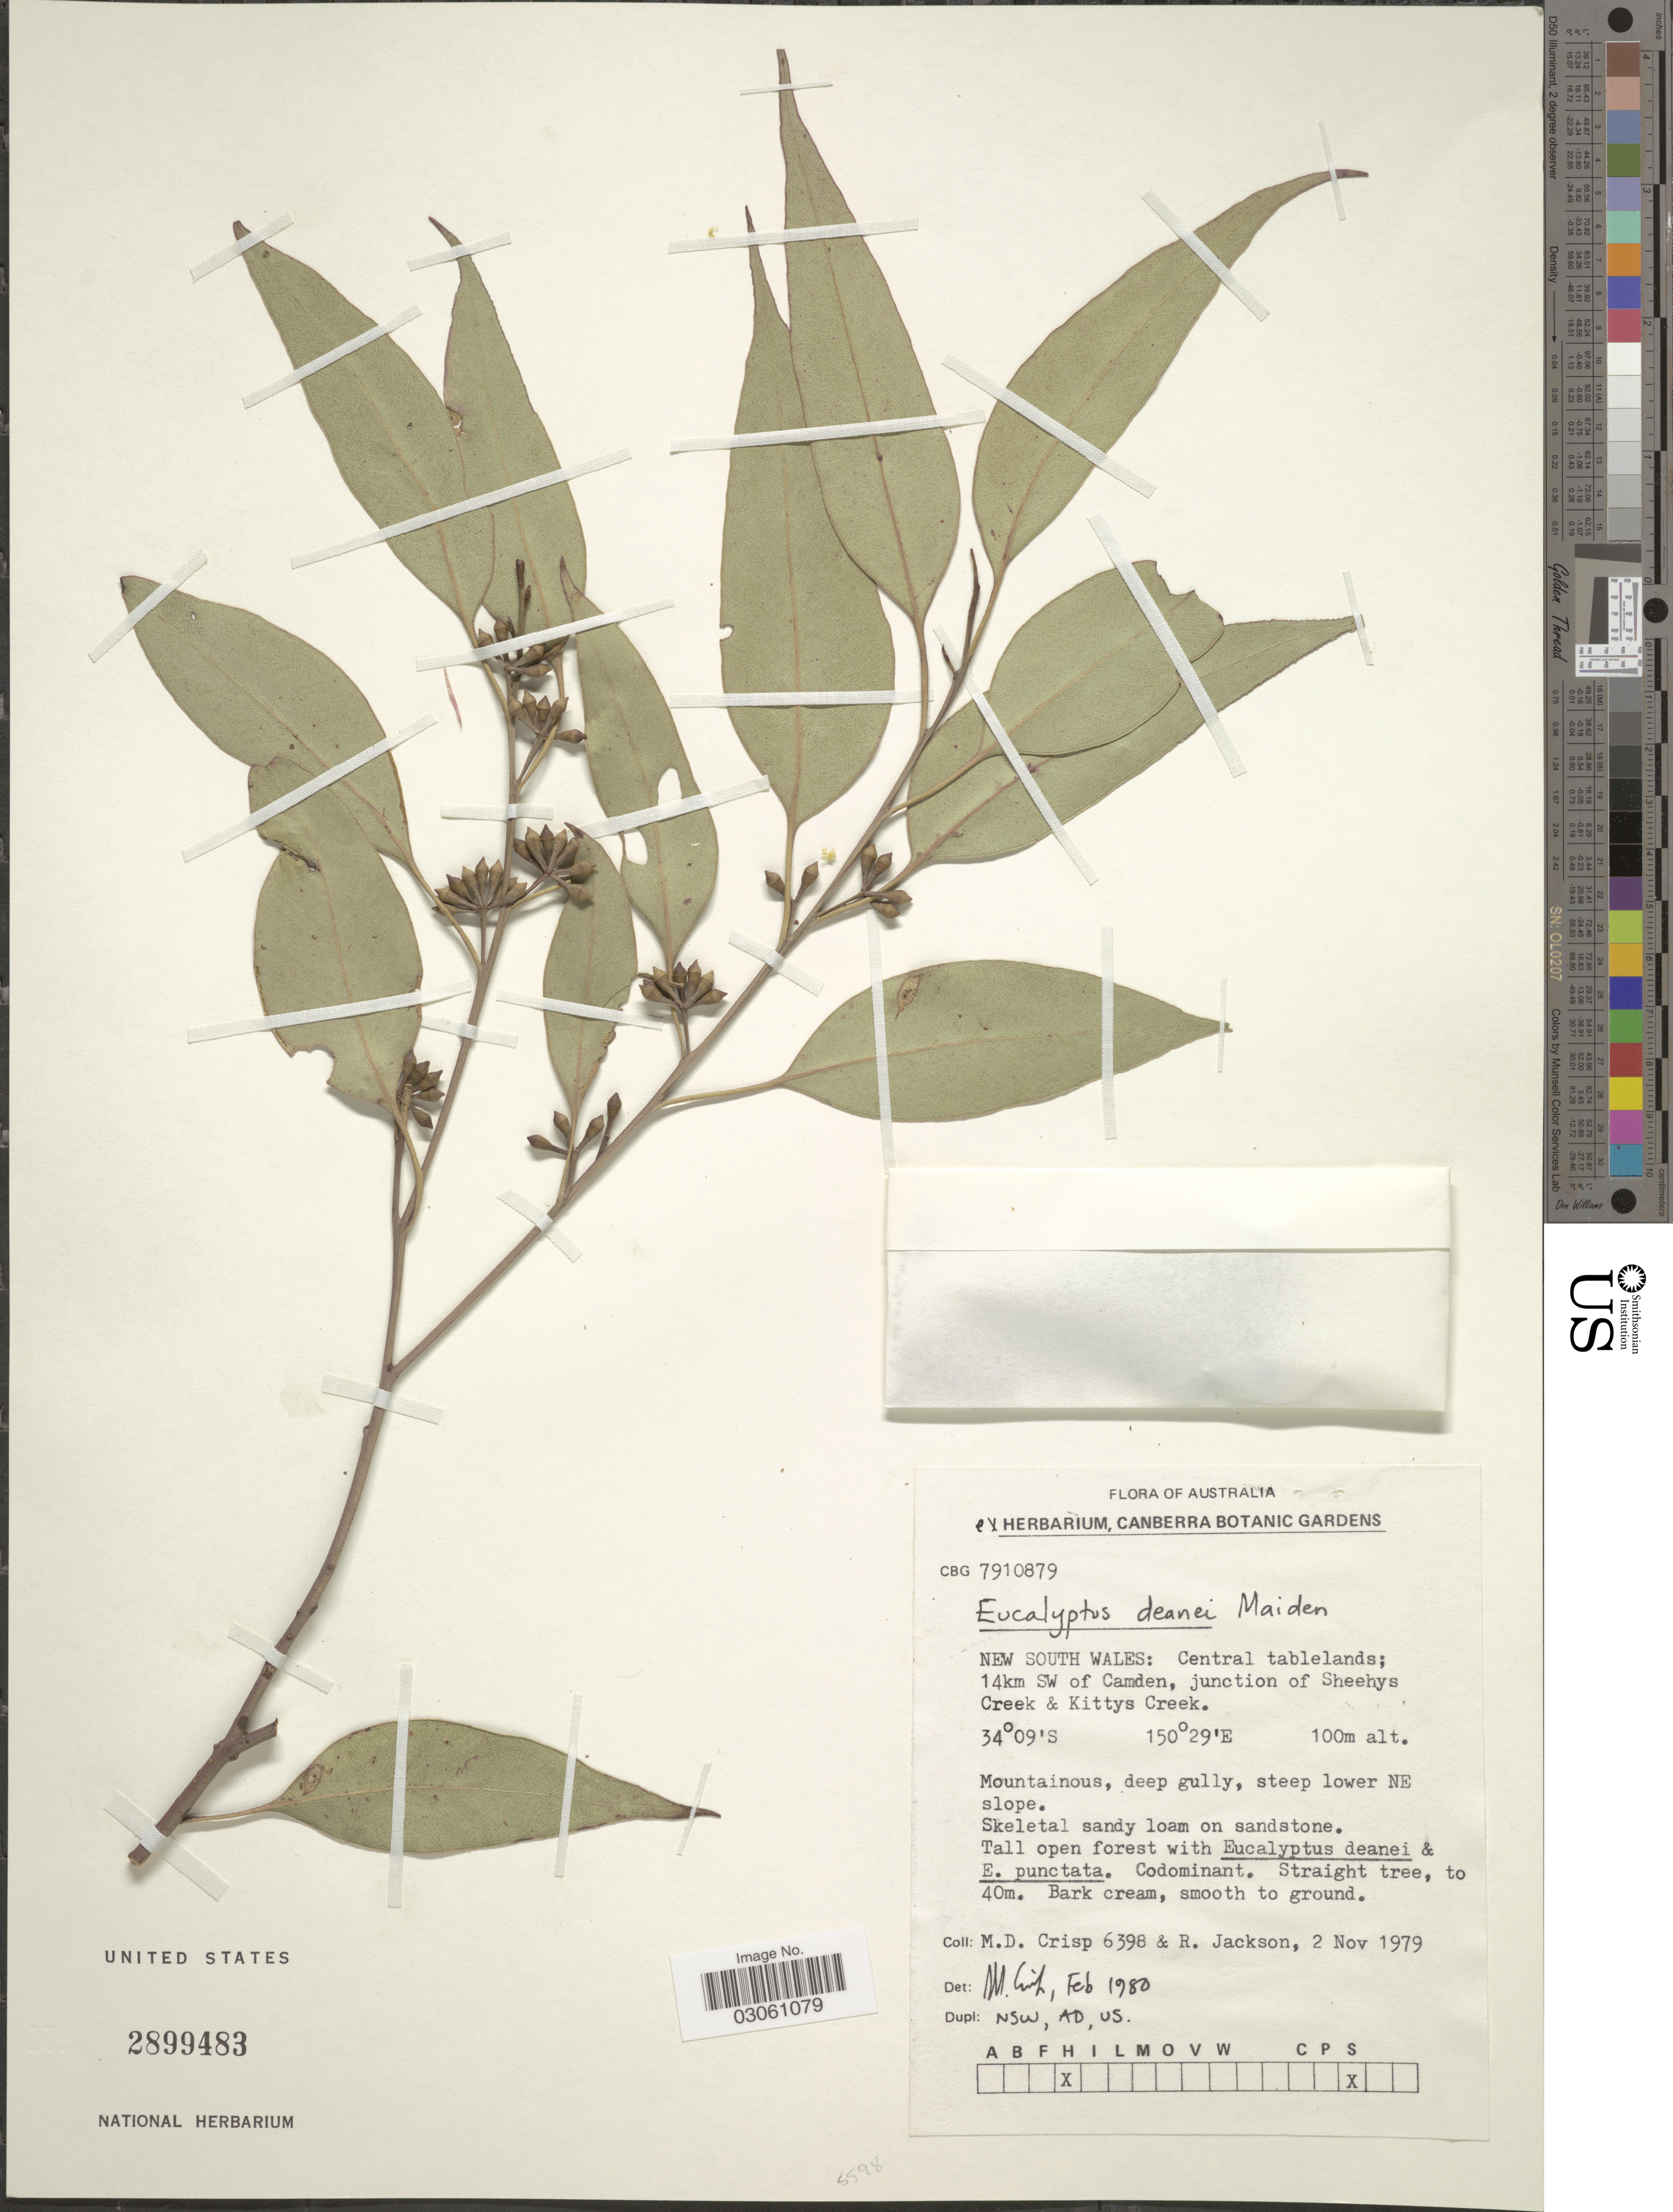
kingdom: Plantae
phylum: Tracheophyta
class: Magnoliopsida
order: Myrtales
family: Myrtaceae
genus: Eucalyptus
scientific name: Eucalyptus deanei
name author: Maiden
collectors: M. Crisp & R. Jackson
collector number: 6398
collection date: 1979-11-02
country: Australia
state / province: New South Wales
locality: Central tablelands; 14km SW of Camden, junction of Sheehys Creek & Kittys Creek, steep lower NE slope.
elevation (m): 100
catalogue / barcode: US 2899483